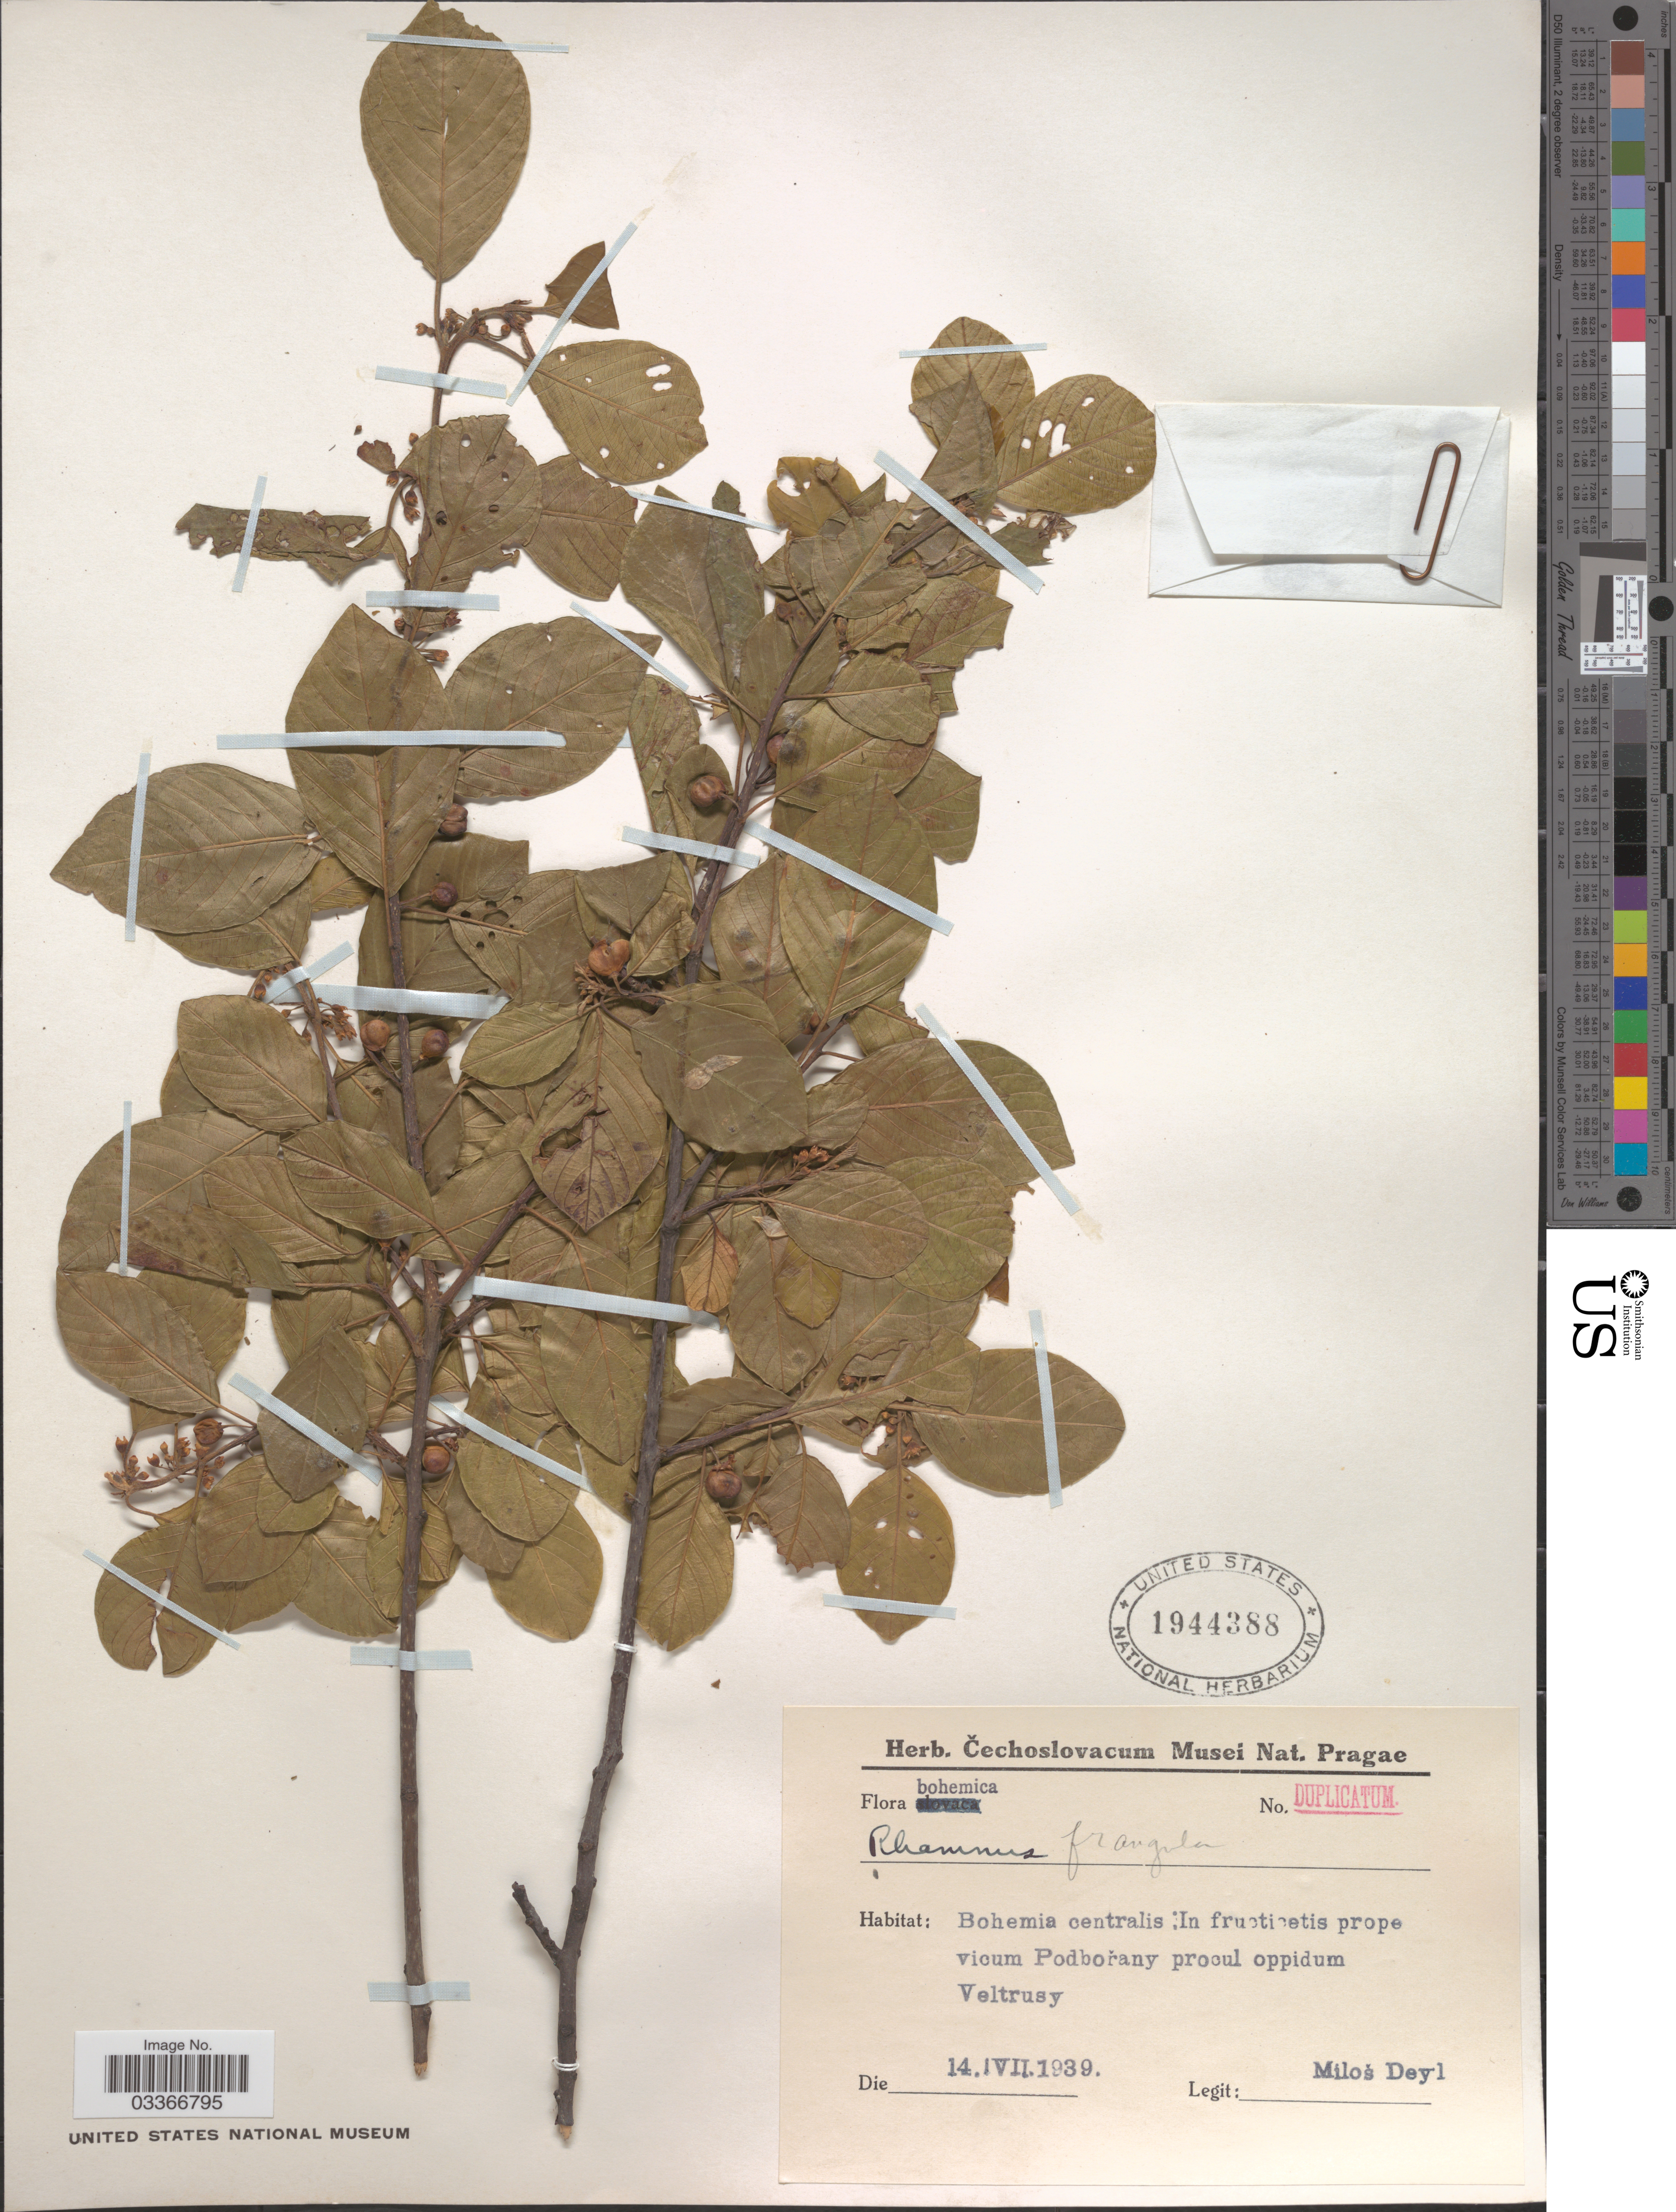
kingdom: Plantae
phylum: Tracheophyta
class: Magnoliopsida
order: Rosales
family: Rhamnaceae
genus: Rhamnus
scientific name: Rhamnus sp.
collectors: M. Deyl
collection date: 1939-07-14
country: Czechia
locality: Bohemica. Bohemia centralis: In fructicetis prope vicum Podbořany procul oppidum Veltrusy.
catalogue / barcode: US 1944388